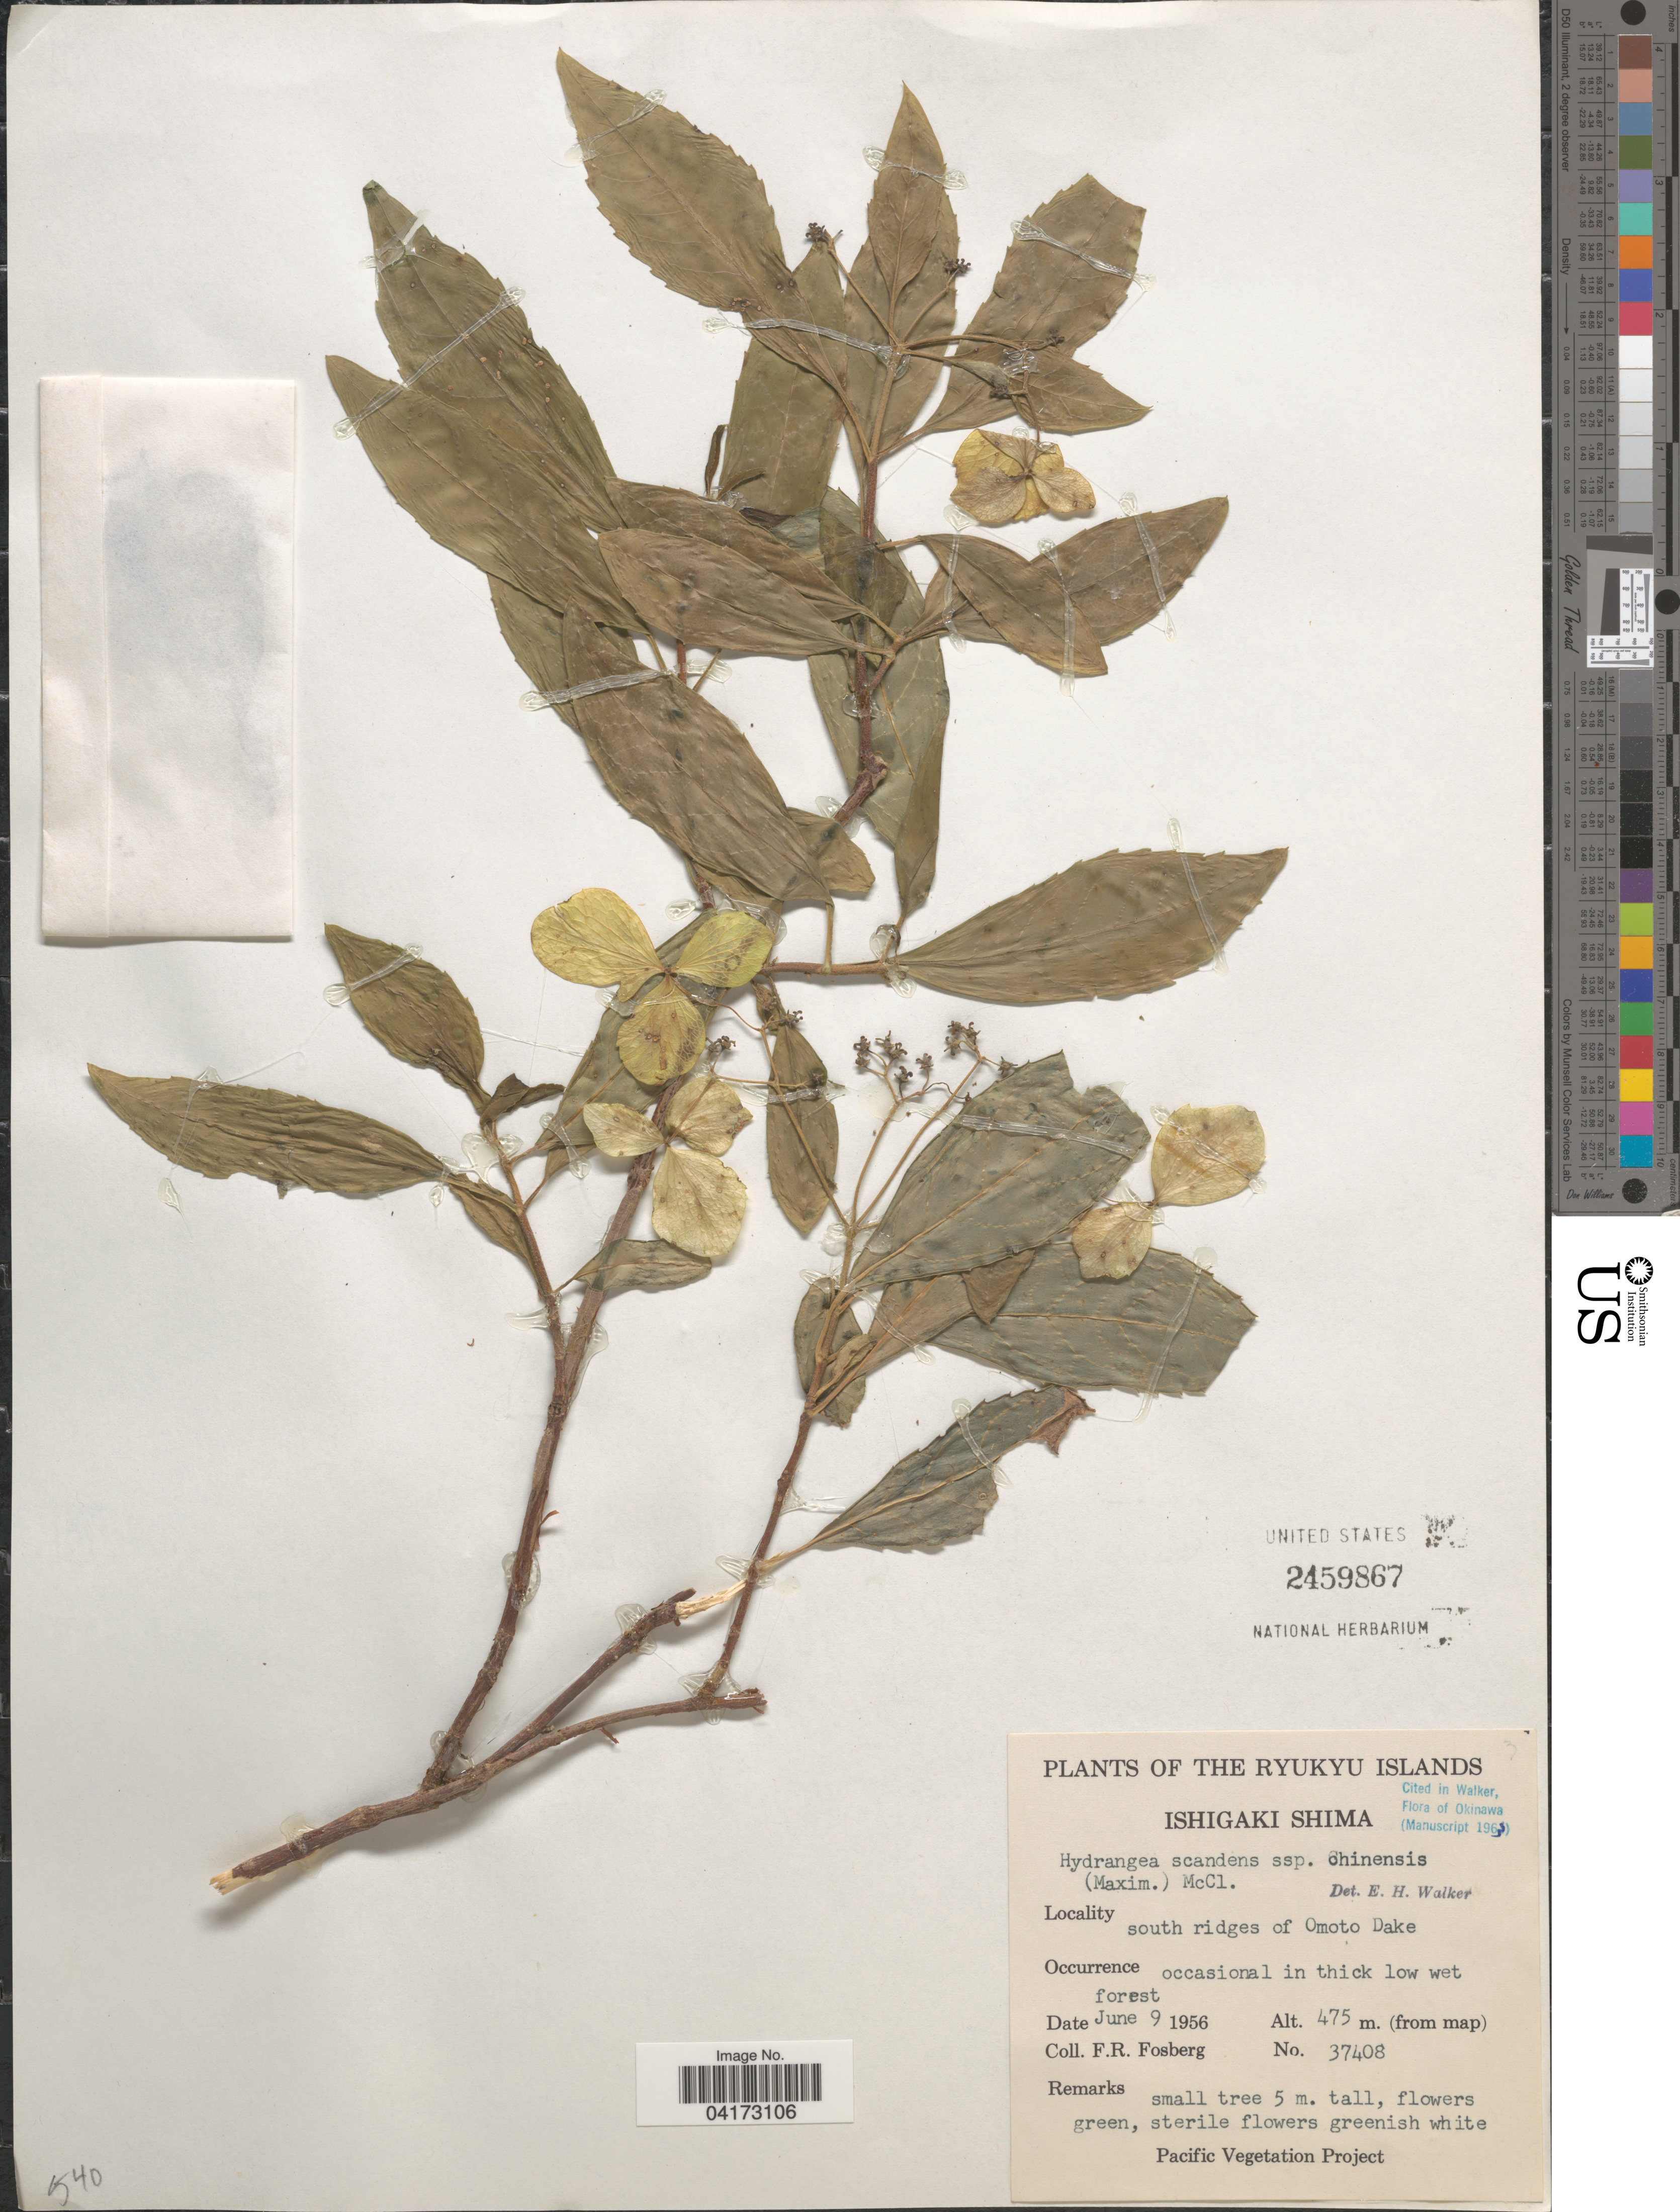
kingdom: Plantae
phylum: Tracheophyta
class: Magnoliopsida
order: Cornales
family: Hydrangeaceae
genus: Hydrangea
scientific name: Hydrangea scandens subsp. chinensis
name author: (Maxim.) E. M. McClint.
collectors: F. R. Fosberg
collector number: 37408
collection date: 1956-06-09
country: Japan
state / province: Okinawa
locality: The Ryukyu Islands. Ishigaki Shima. South ridges of Omoto Dake.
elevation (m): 475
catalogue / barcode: US 2459867